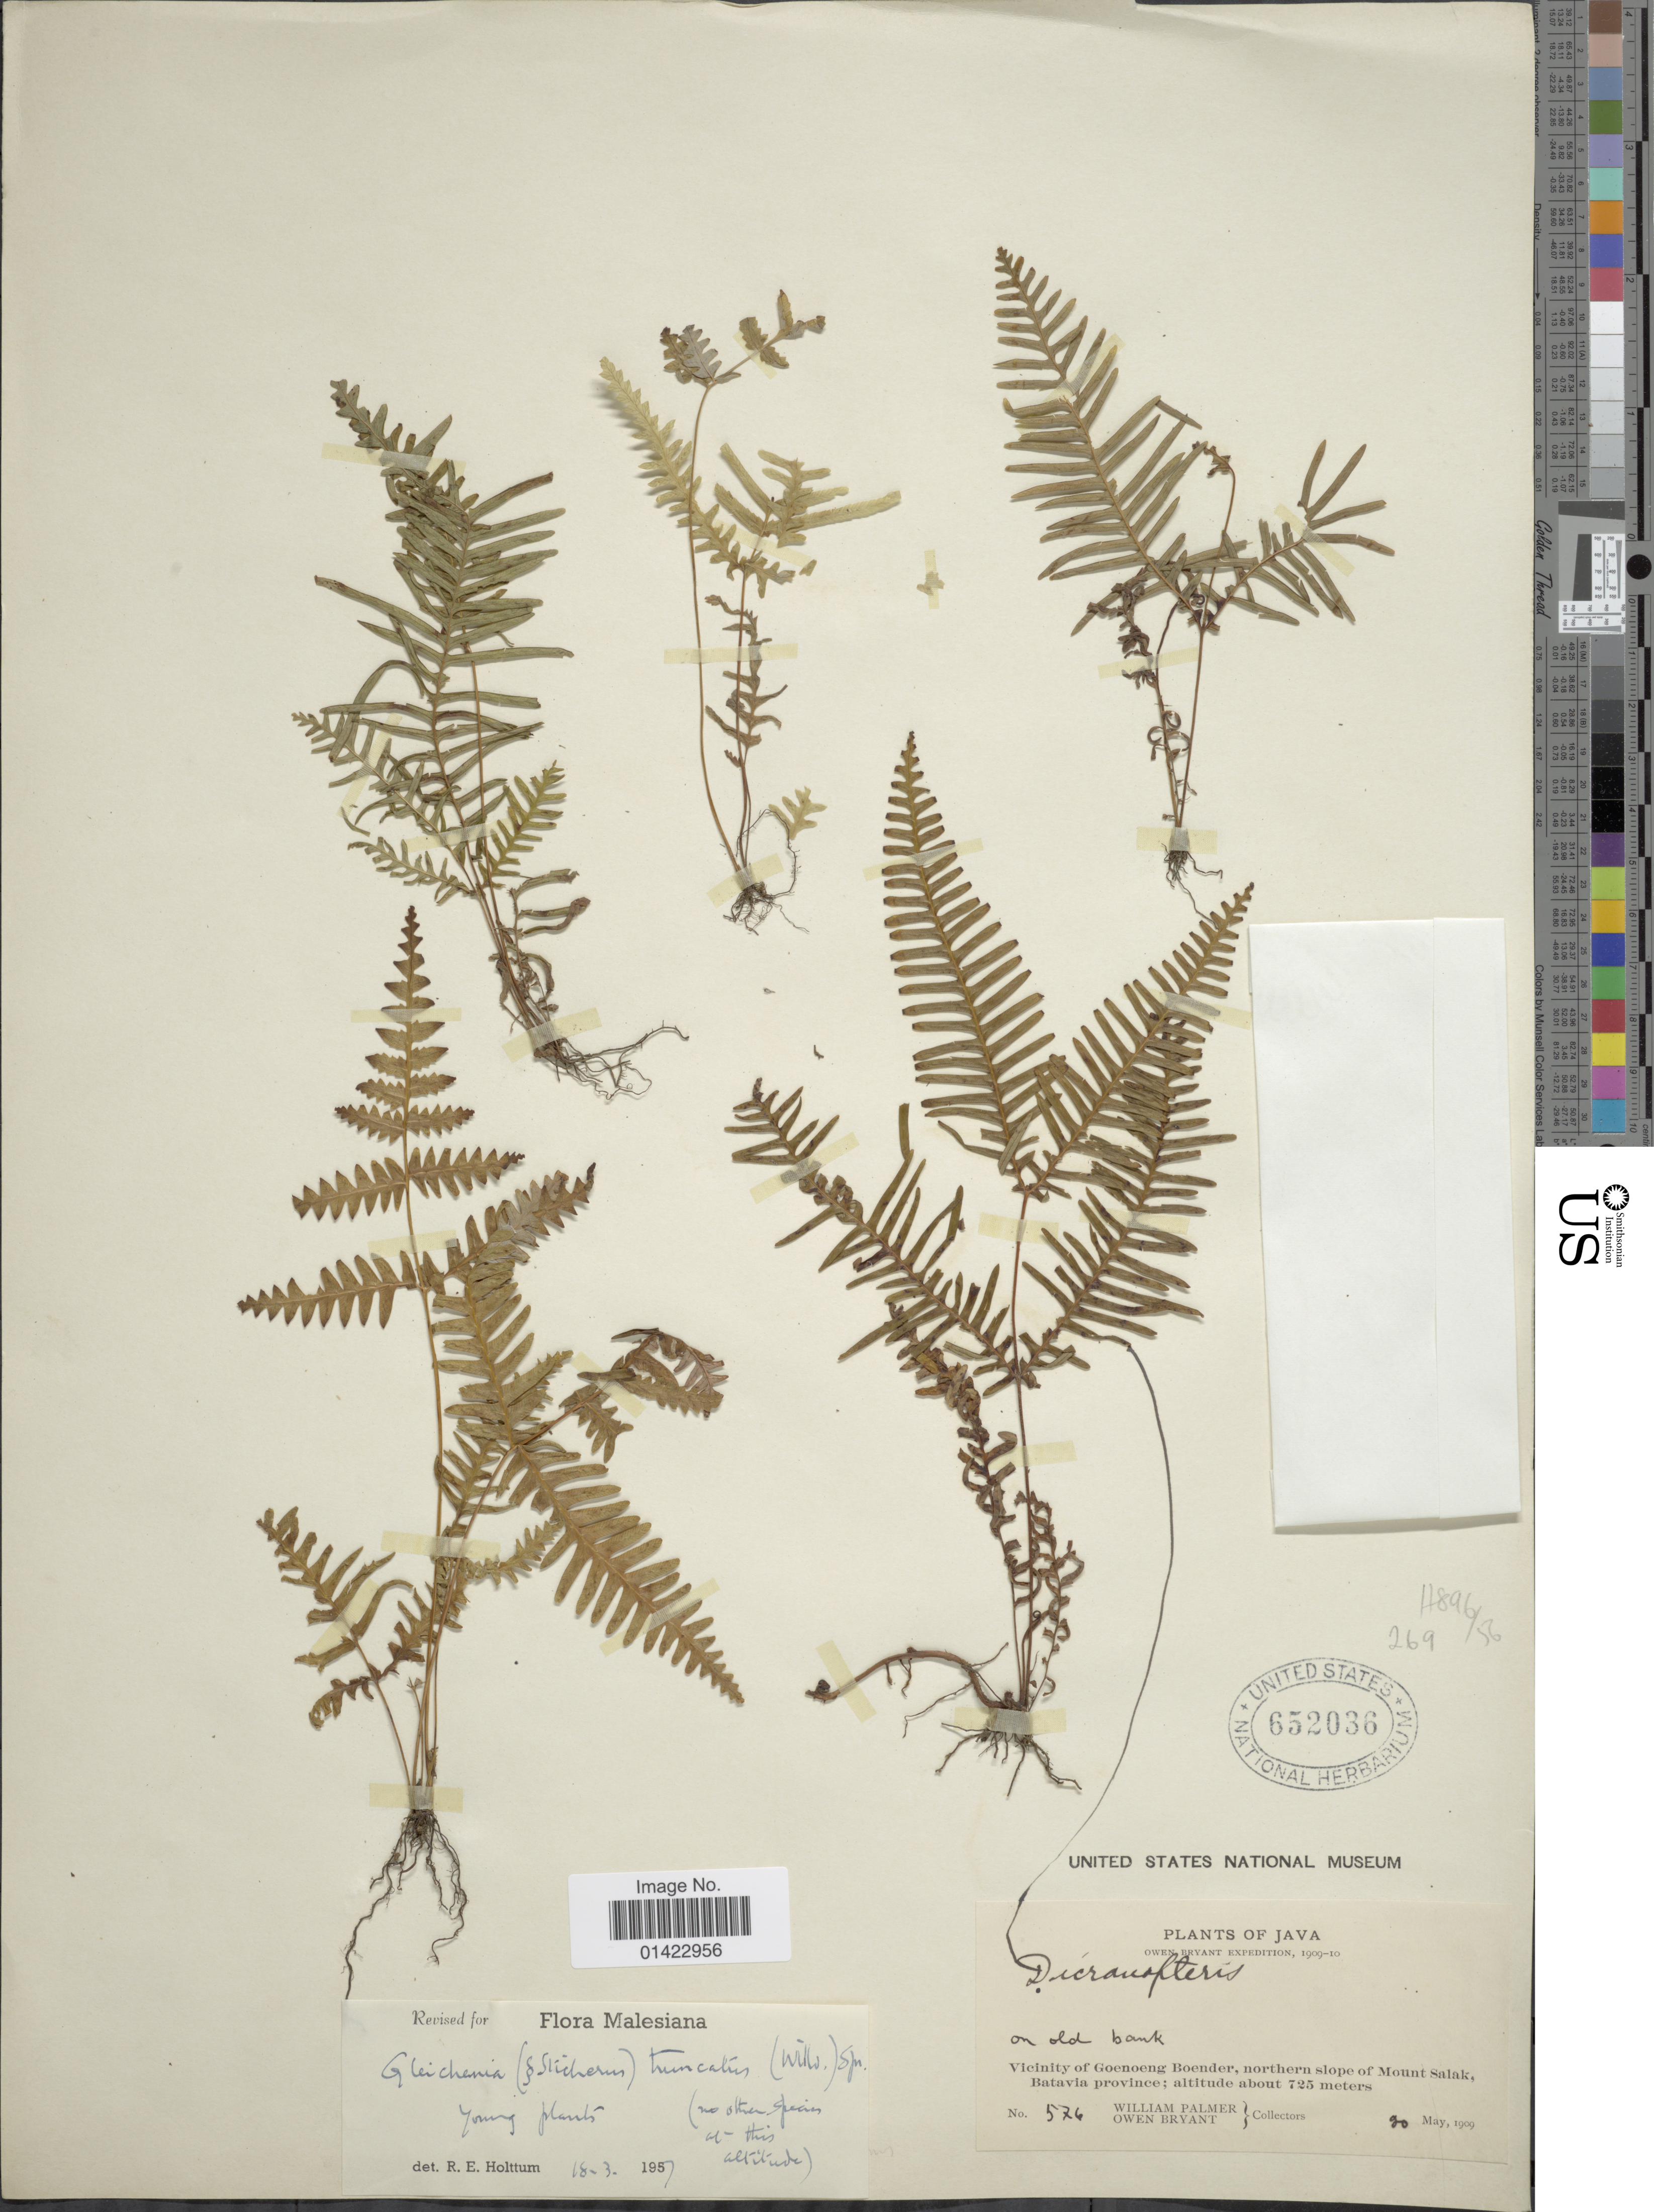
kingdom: Plantae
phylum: Tracheophyta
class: Polypodiopsida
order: Gleicheniales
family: Gleicheniaceae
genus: Sticherus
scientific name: Sticherus truncatus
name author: (Willd.) Nakai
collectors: W. Palmer & O. Bryant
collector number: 574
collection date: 1909-05-30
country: Indonesia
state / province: Java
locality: Vicinity of Goenoeng Boender, northern slope of Mounrtain Salak, Batavia province.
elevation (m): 725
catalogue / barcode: US 652036